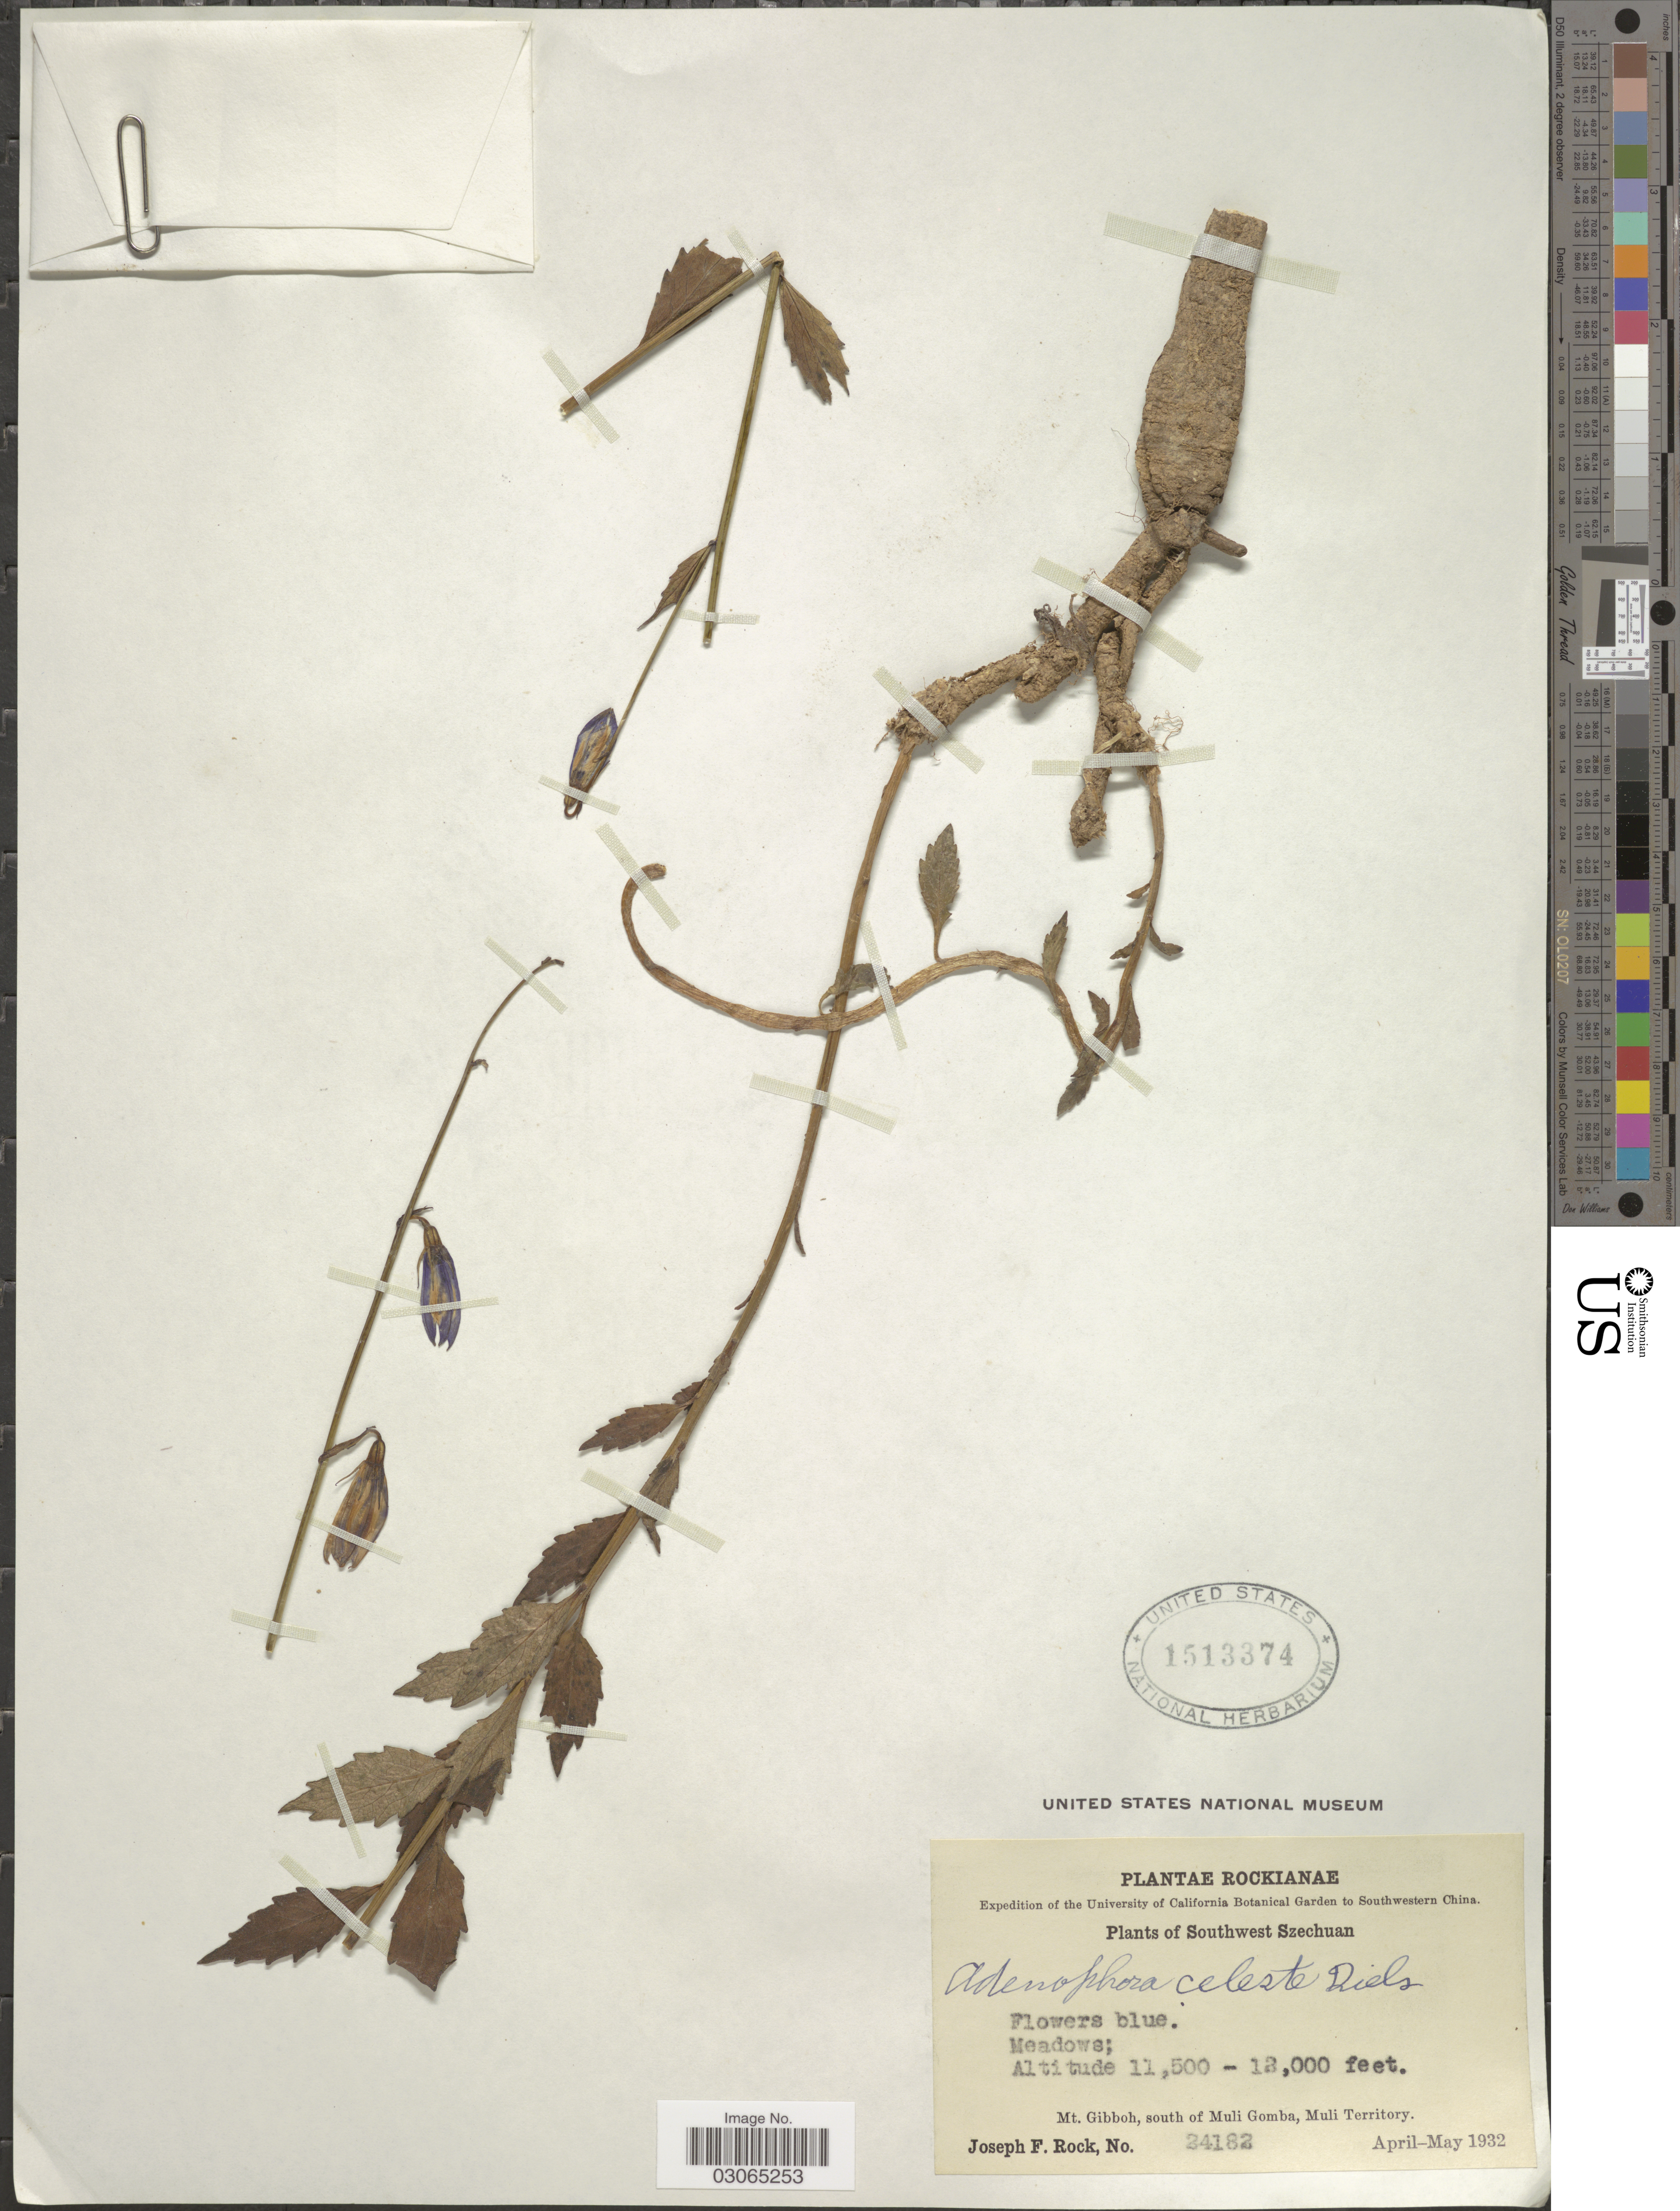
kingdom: Plantae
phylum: Tracheophyta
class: Magnoliopsida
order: Asterales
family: Campanulaceae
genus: Adenophora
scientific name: Adenophora coelestis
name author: Diels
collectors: J. F. Rock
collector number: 24182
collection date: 1932-04/1932-05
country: China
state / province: Sichuan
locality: Southwest Szechuan. Mt. Gibboh, south of Muli Gomba, Muli Territory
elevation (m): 3505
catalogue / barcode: US 1513374